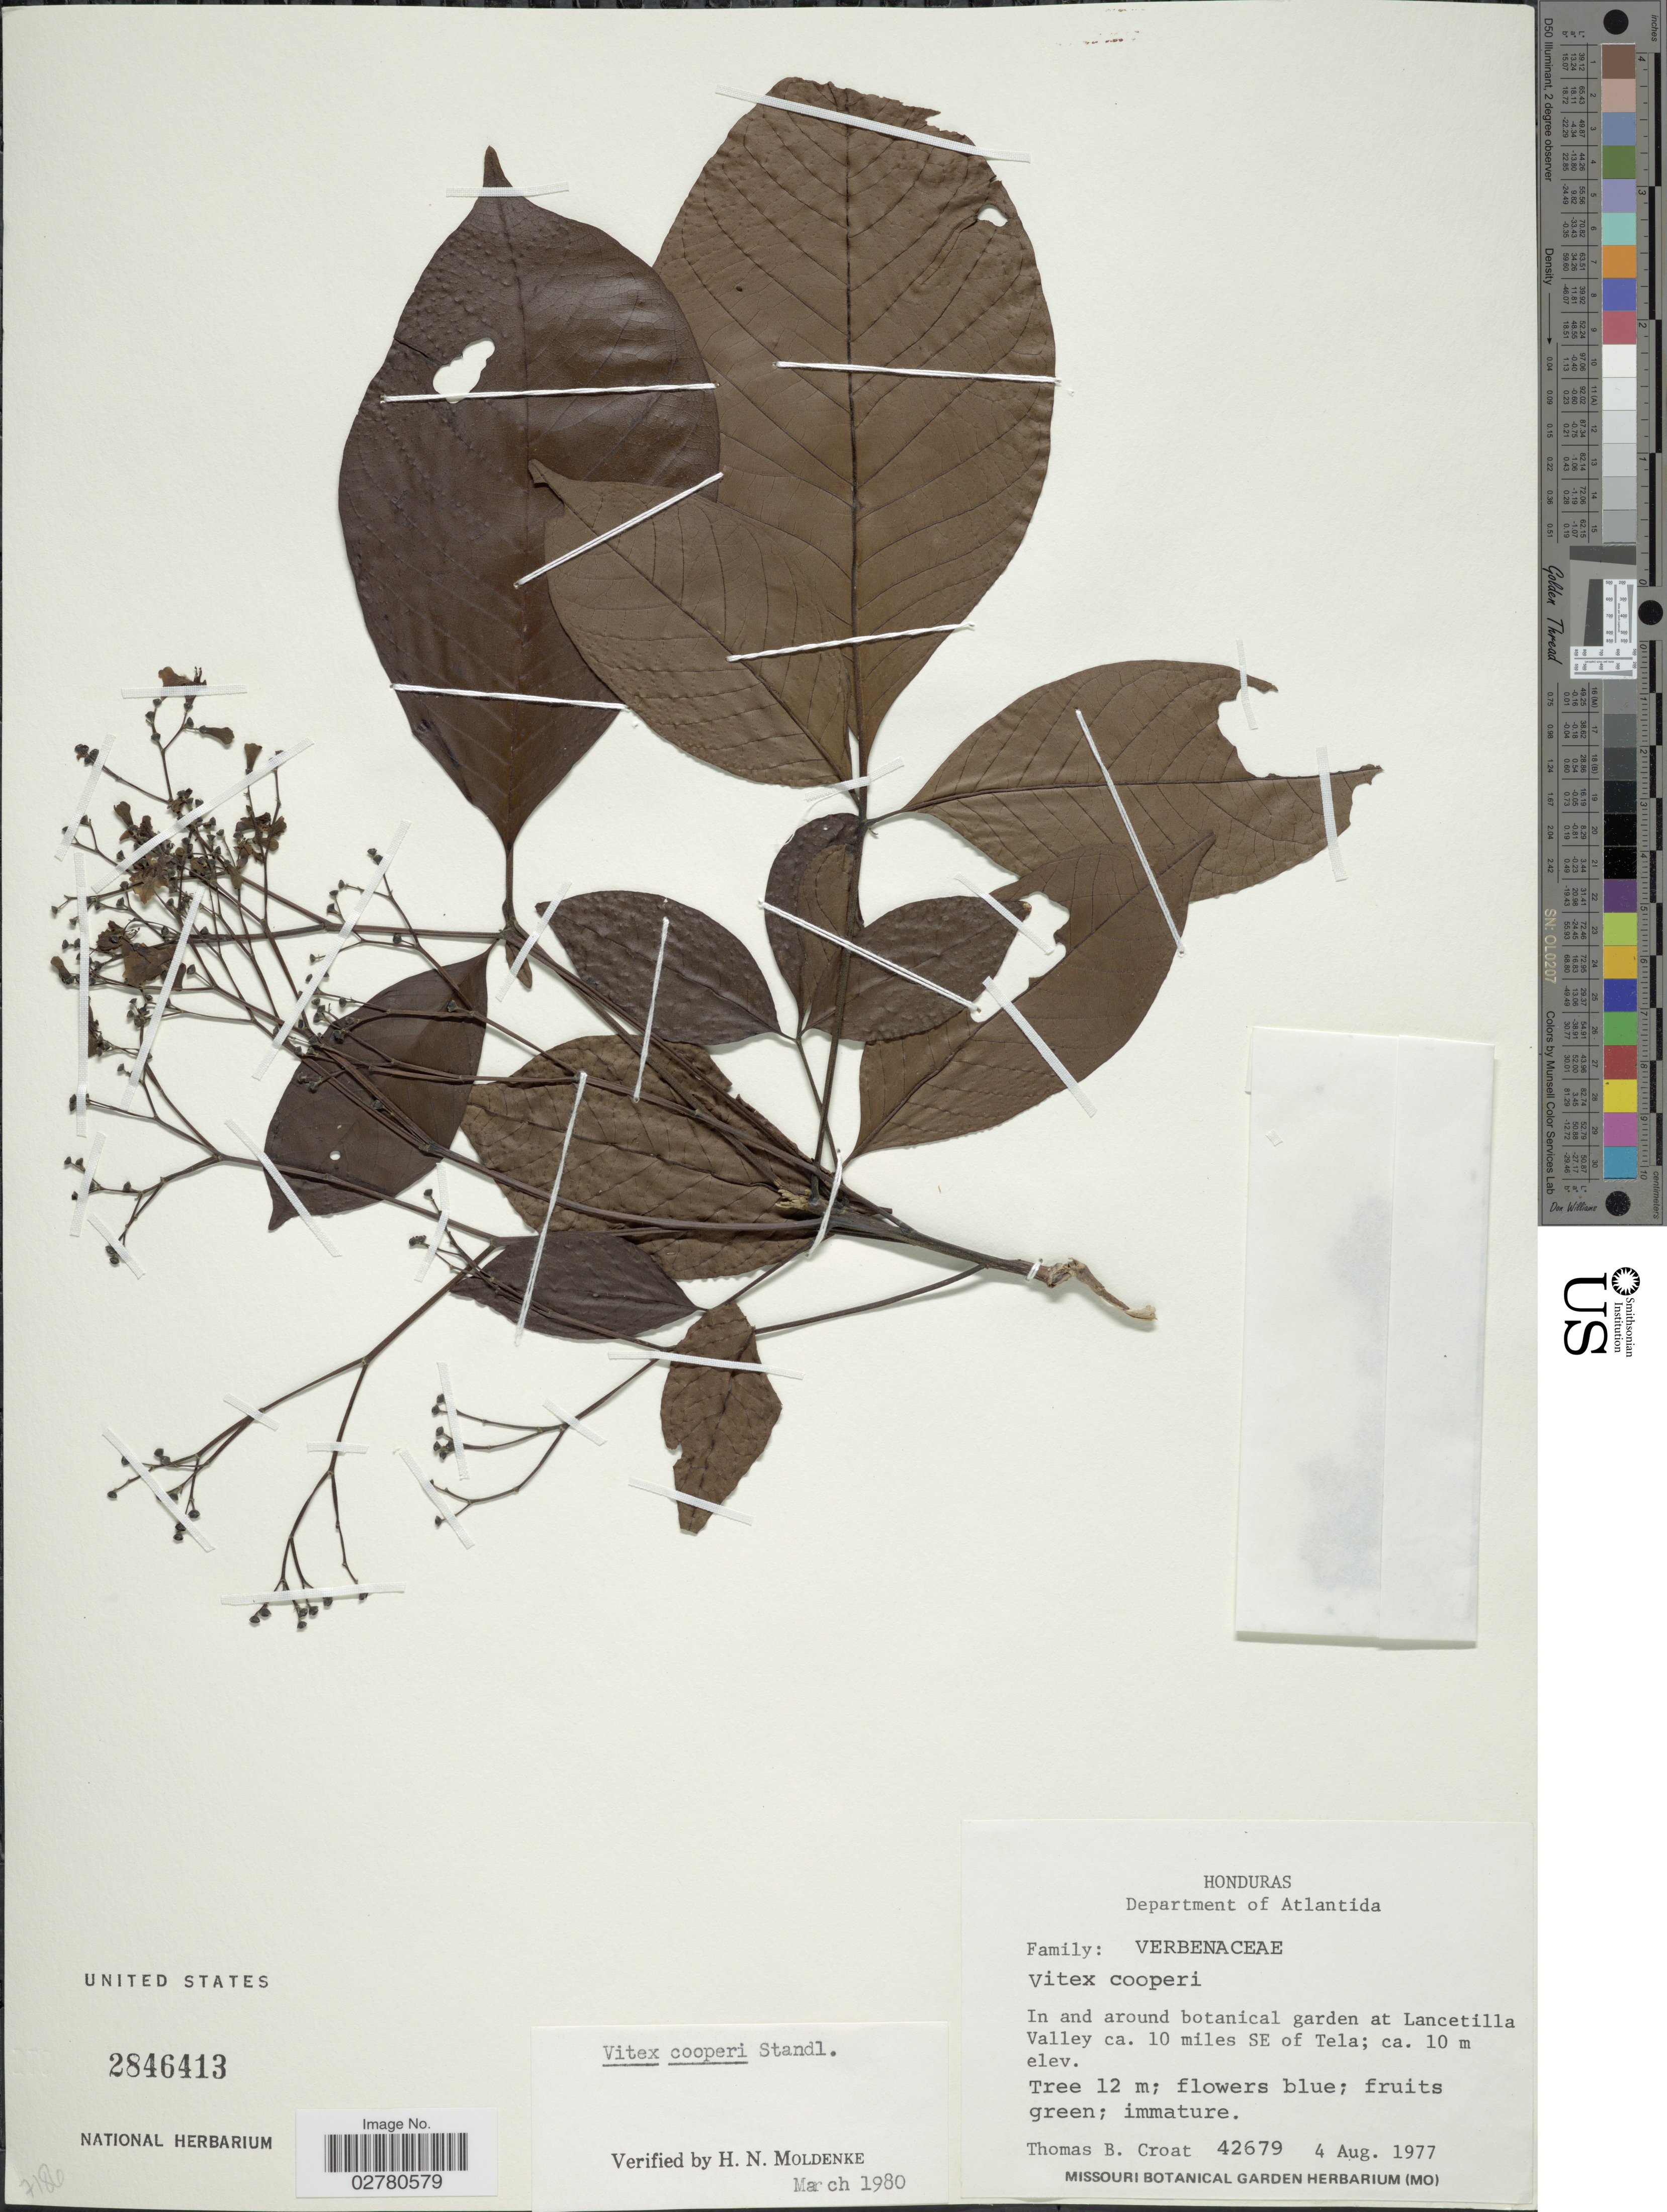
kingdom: Plantae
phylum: Tracheophyta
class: Magnoliopsida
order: Lamiales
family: Lamiaceae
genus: Vitex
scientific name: Vitex cooperi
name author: Standl.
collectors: T. B. Croat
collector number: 42679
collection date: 1977-08-04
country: Honduras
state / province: Atlántida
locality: Department of Atlantida, In and around botanical garden at Lancetilla Valley ca. 10 miles SE of Tela.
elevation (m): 10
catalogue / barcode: US 2846413